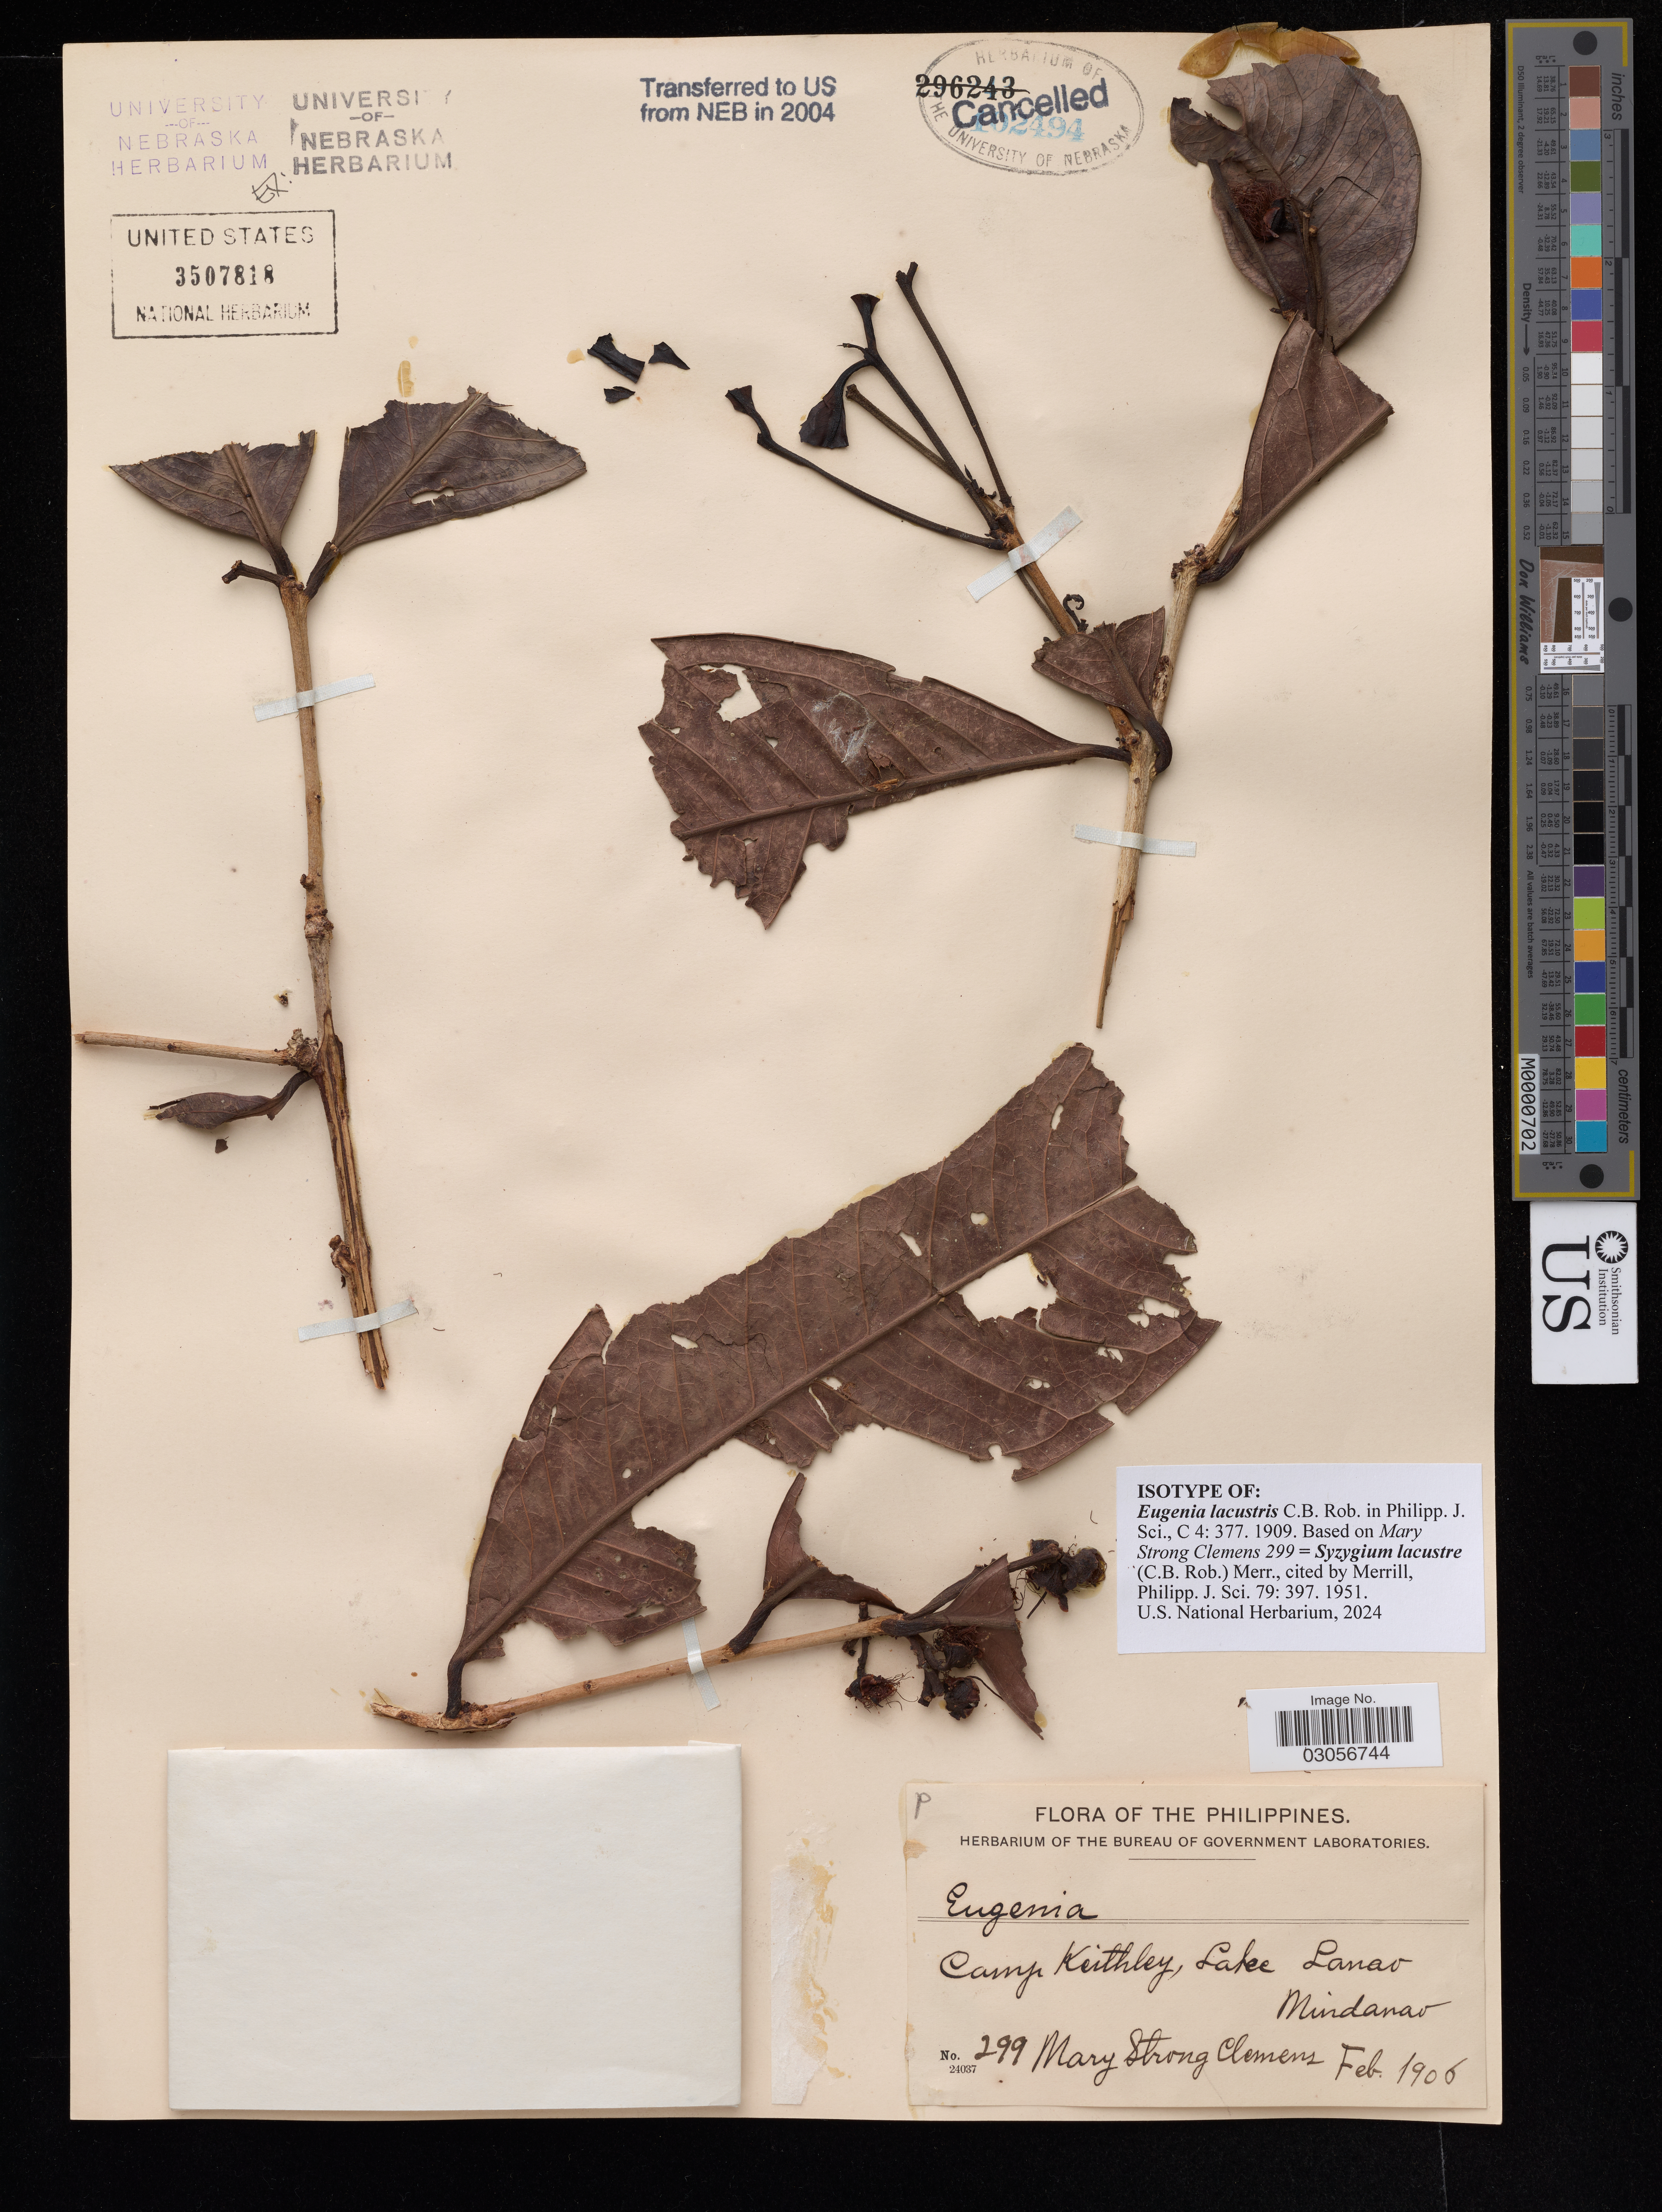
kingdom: Plantae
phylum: Tracheophyta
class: Magnoliopsida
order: Myrtales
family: Myrtaceae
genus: Eugenia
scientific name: Eugenia lacustris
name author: C.B. Rob.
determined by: Strong, Mark T., (BOT), Smithsonian Institution - National Museum of Natural History (UNITED STATES)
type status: Isotype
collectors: M. S. Clemens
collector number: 299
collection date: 1906-02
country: Philippines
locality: Camp Keithley, Lake Lanao, Mindanao.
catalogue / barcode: US 3507818